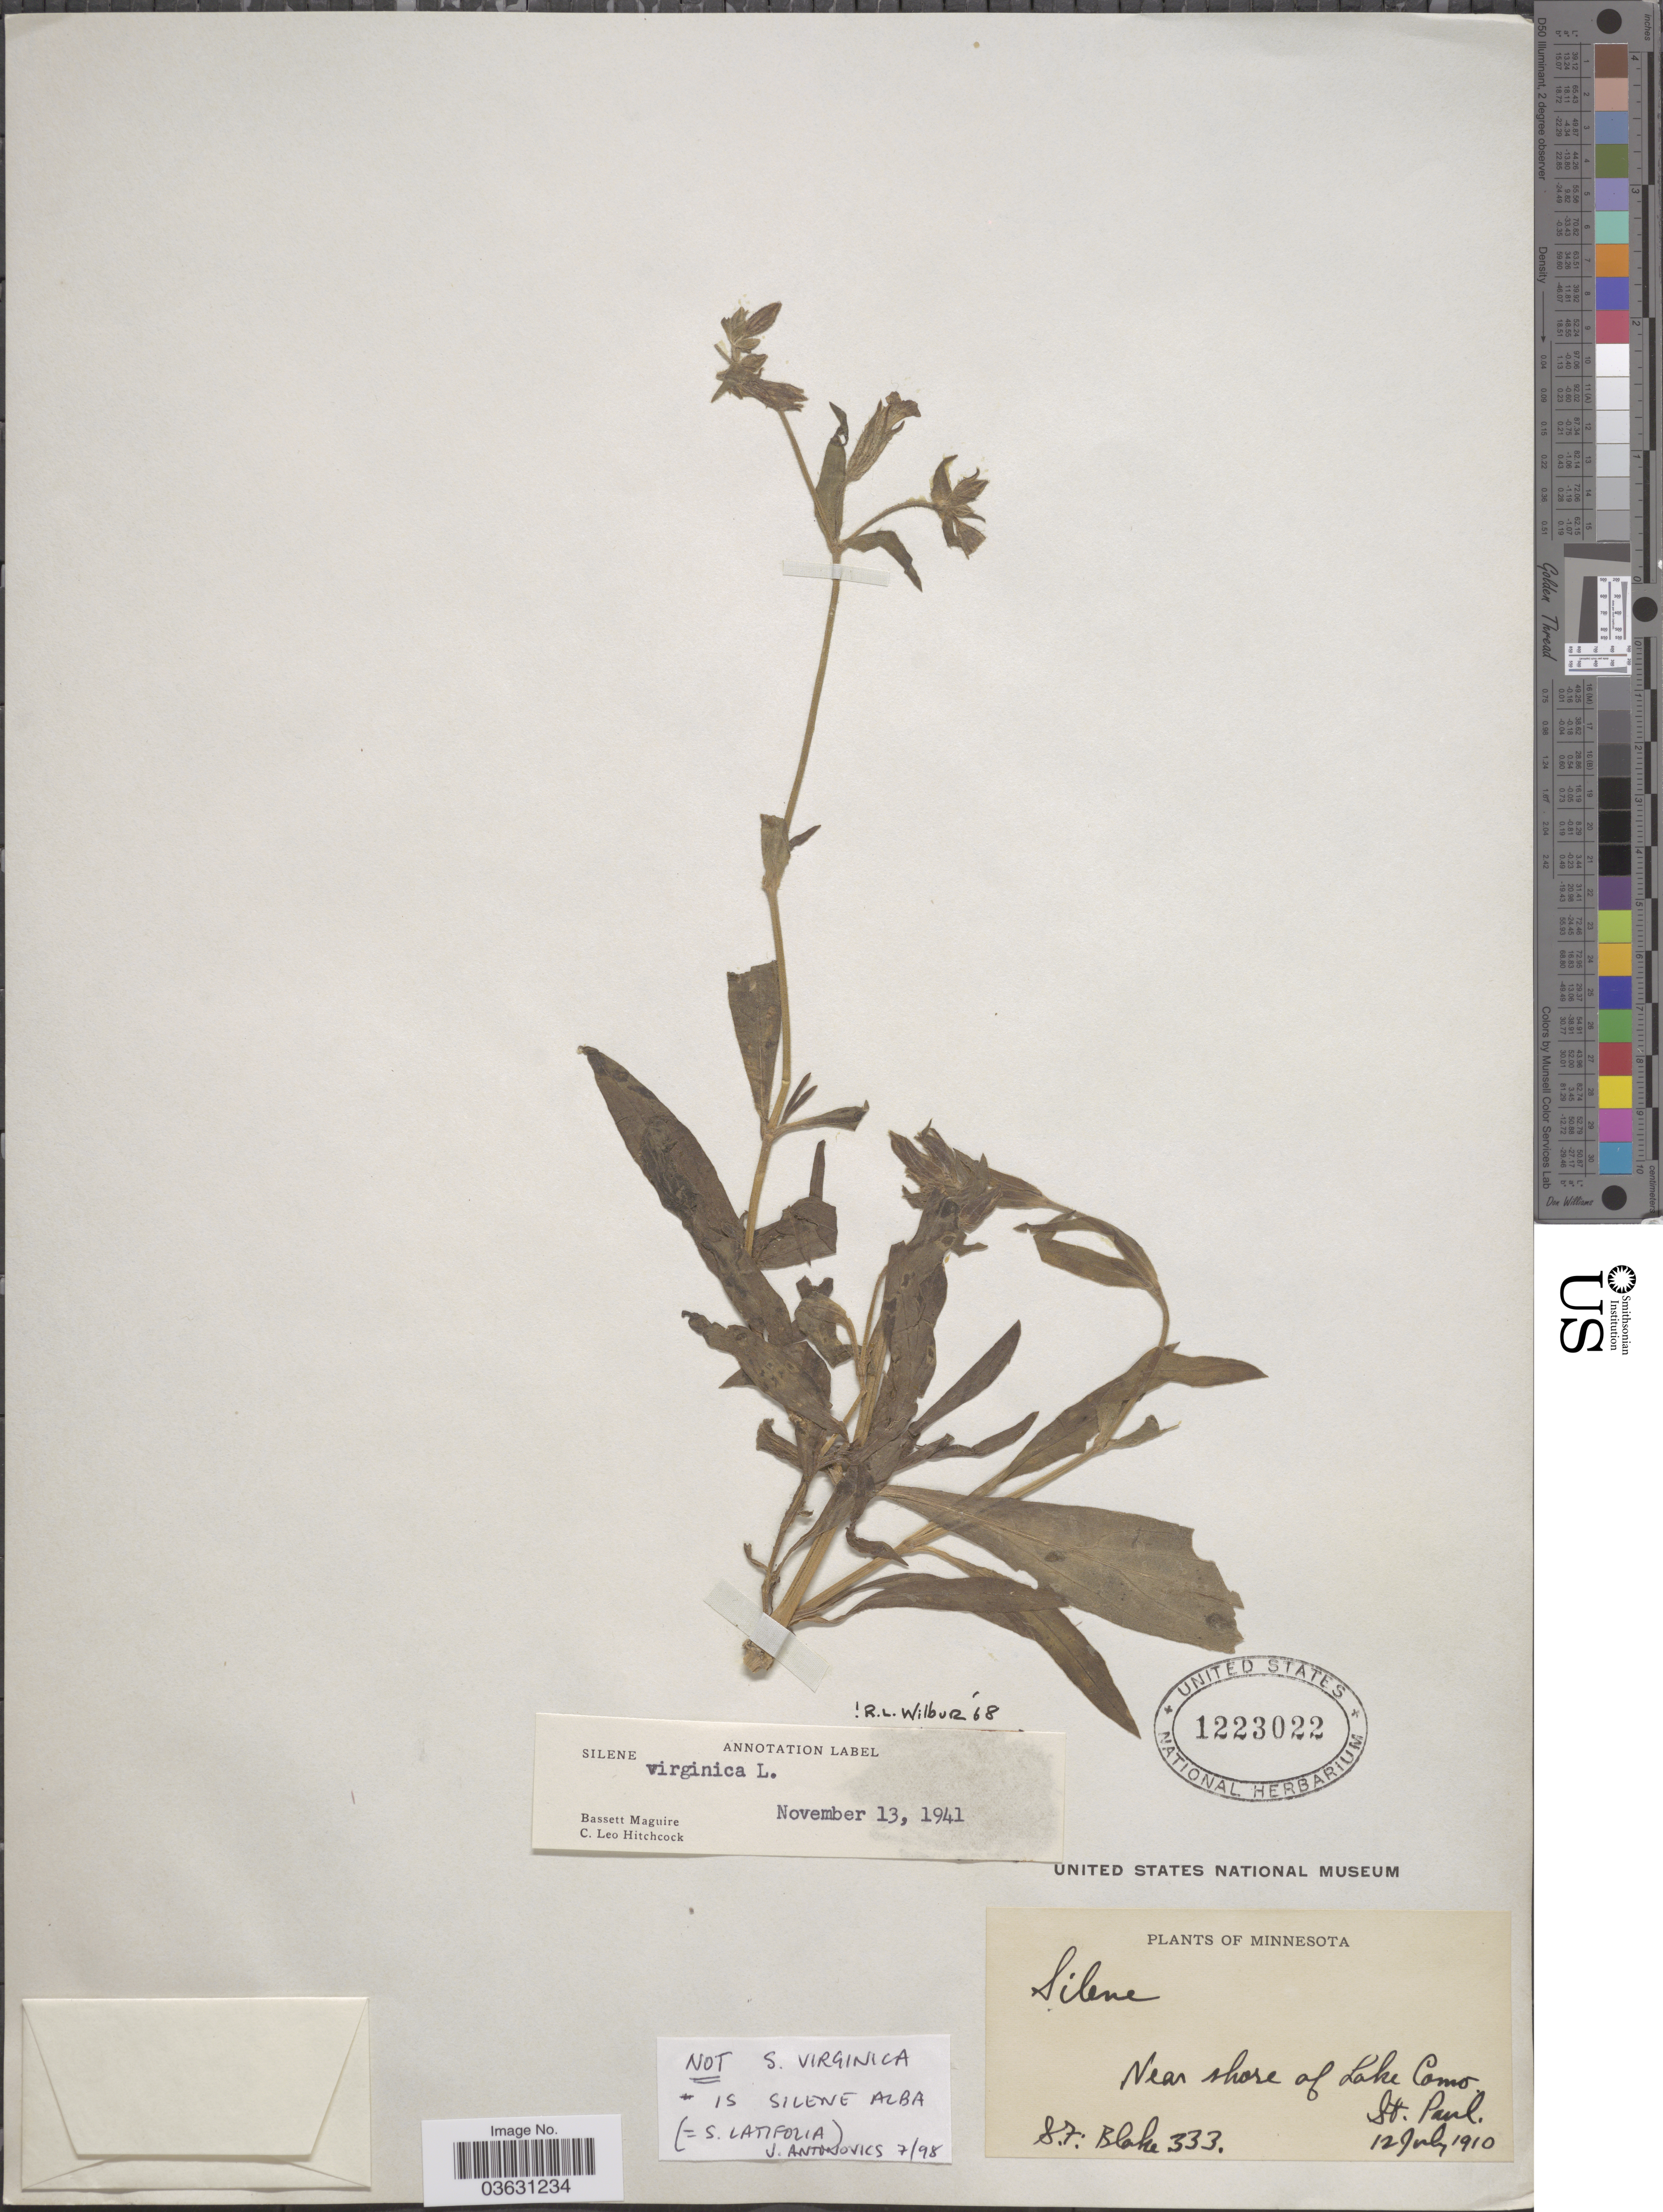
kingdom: Plantae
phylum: Tracheophyta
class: Magnoliopsida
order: Caryophyllales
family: Caryophyllaceae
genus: Silene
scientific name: Silene latifolia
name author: Poir.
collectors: S. Blake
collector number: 333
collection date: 1910-07-12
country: United States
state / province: Minnesota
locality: Near shore of Lake Como. St. Paul.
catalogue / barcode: US 1223022